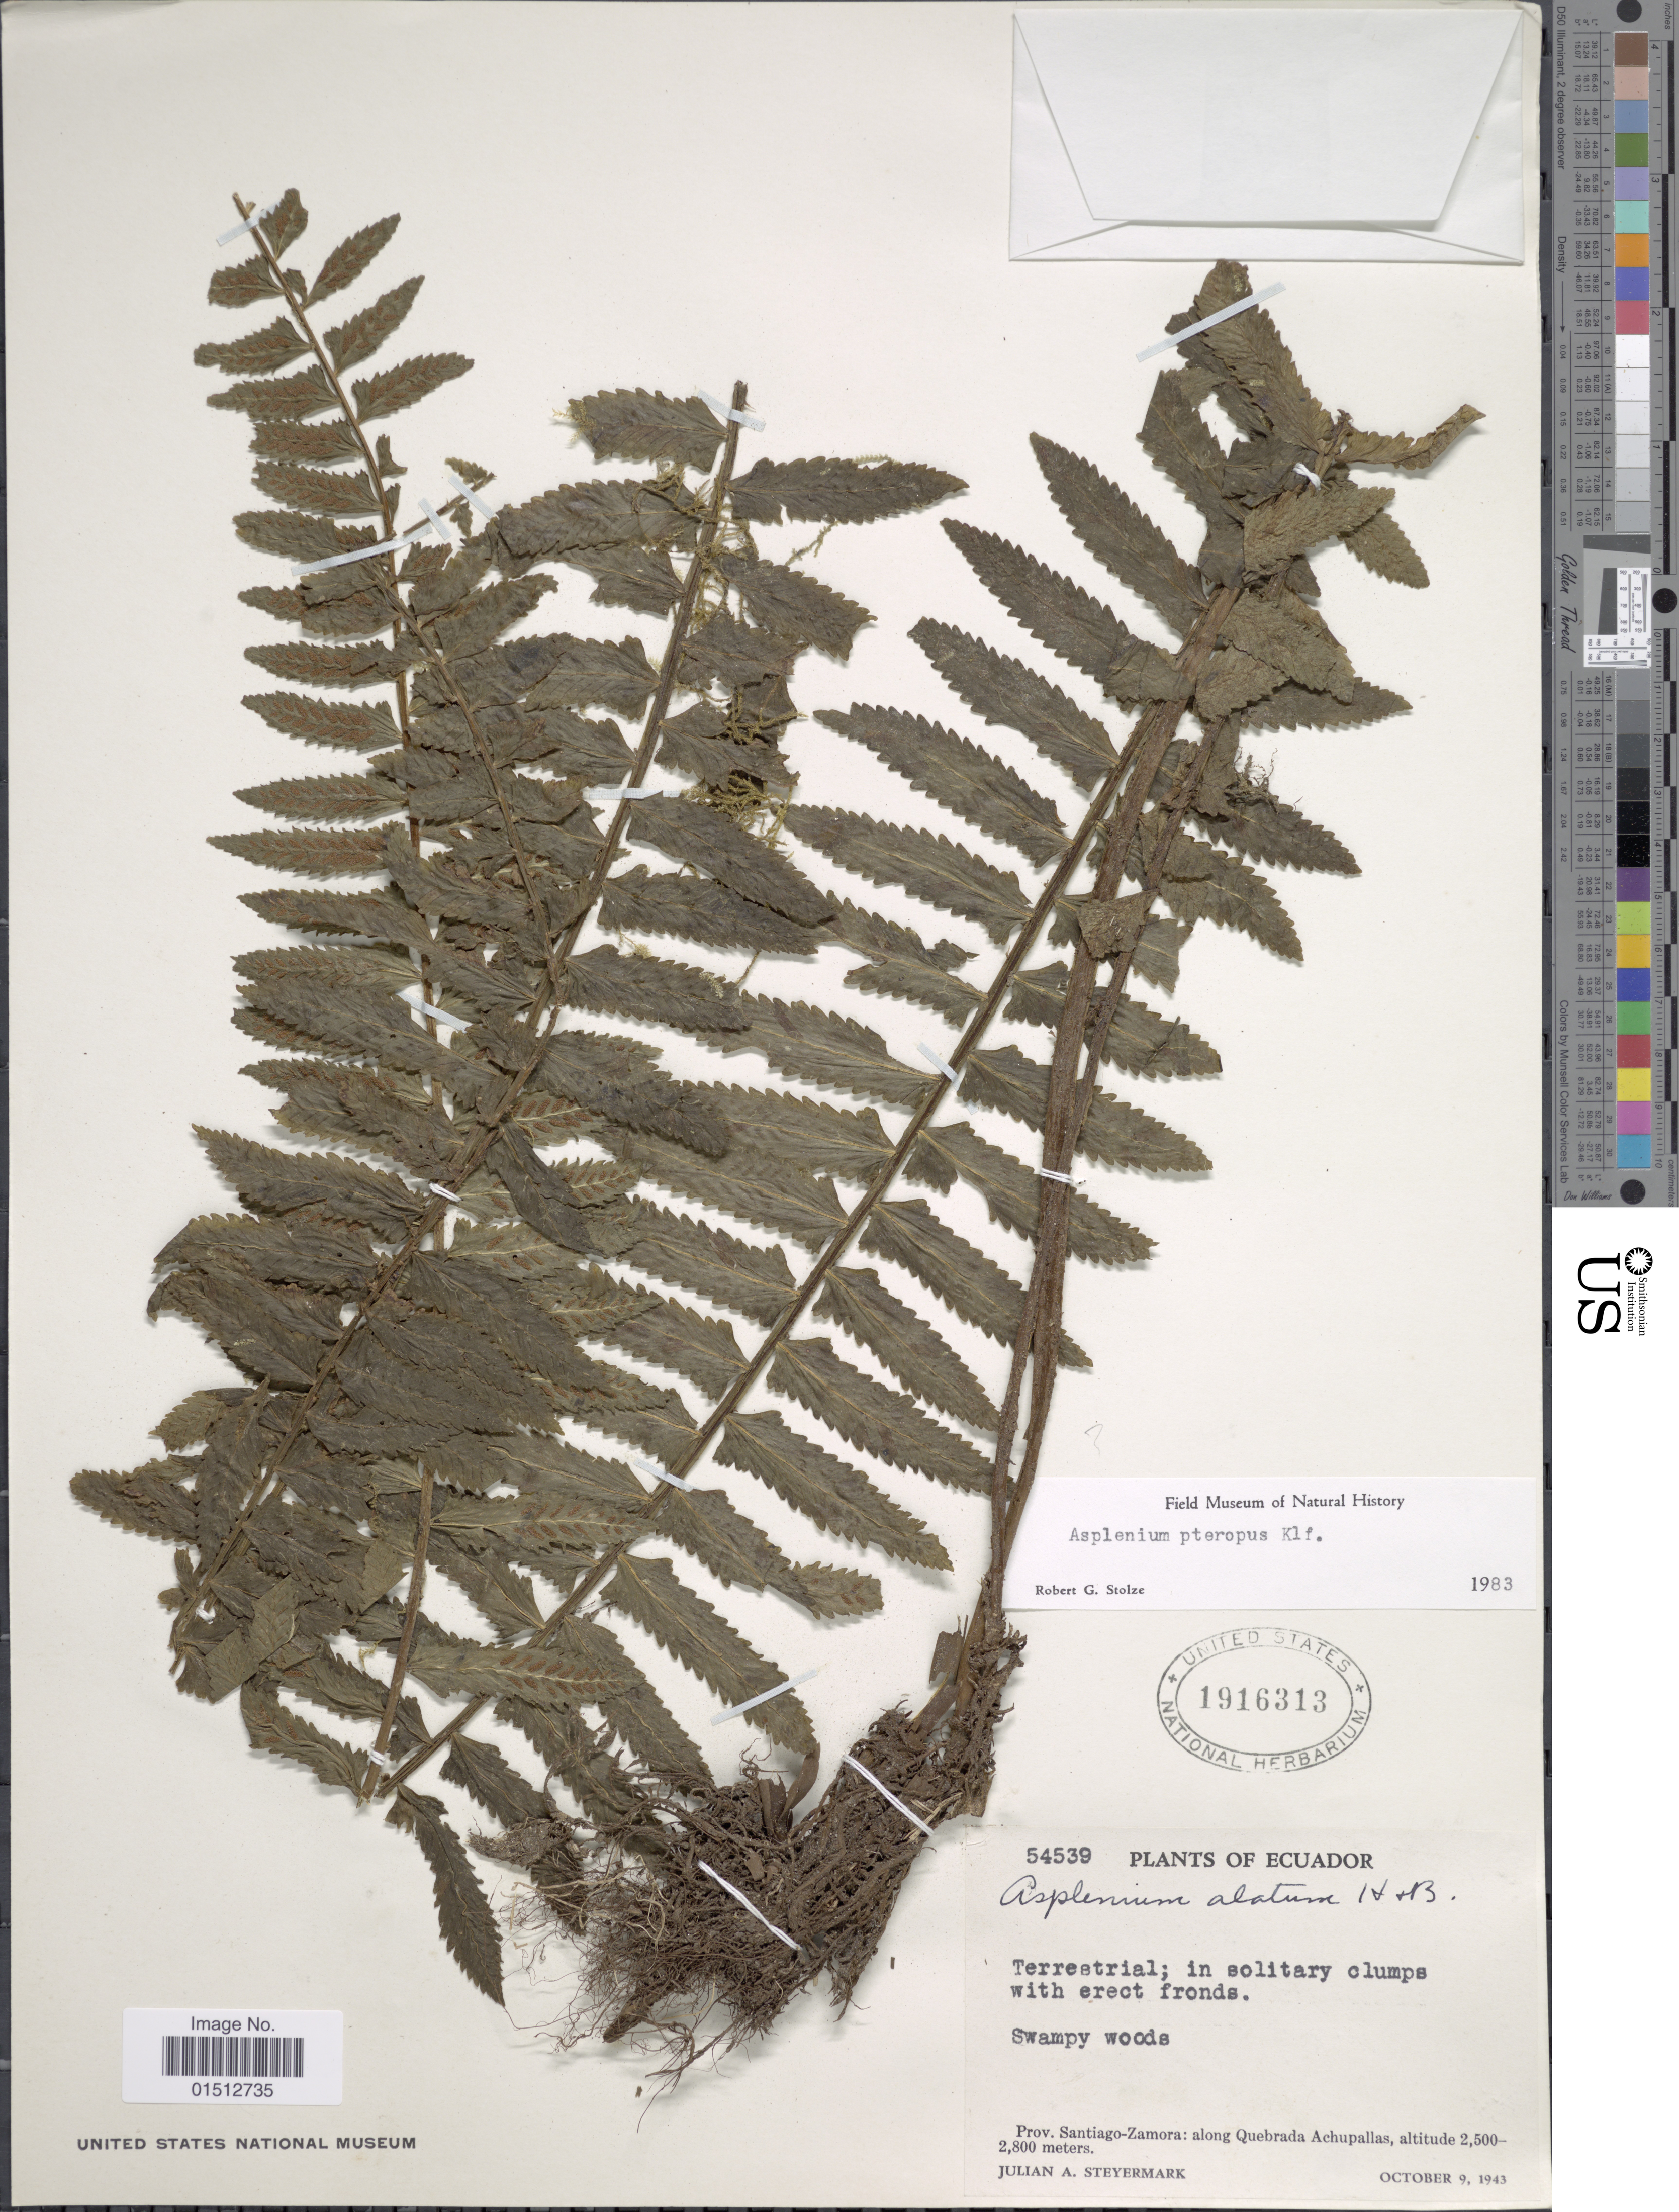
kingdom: Plantae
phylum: Tracheophyta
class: Polypodiopsida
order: Polypodiales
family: Aspleniaceae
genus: Asplenium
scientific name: Asplenium rosenstockianum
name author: Brade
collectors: J. Steyermark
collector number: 54539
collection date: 1943-10-09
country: Ecuador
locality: Ecuador, Prov. Santiago-Zamora: along Quebrada Achupallas.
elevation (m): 2500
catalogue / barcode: US 1916313